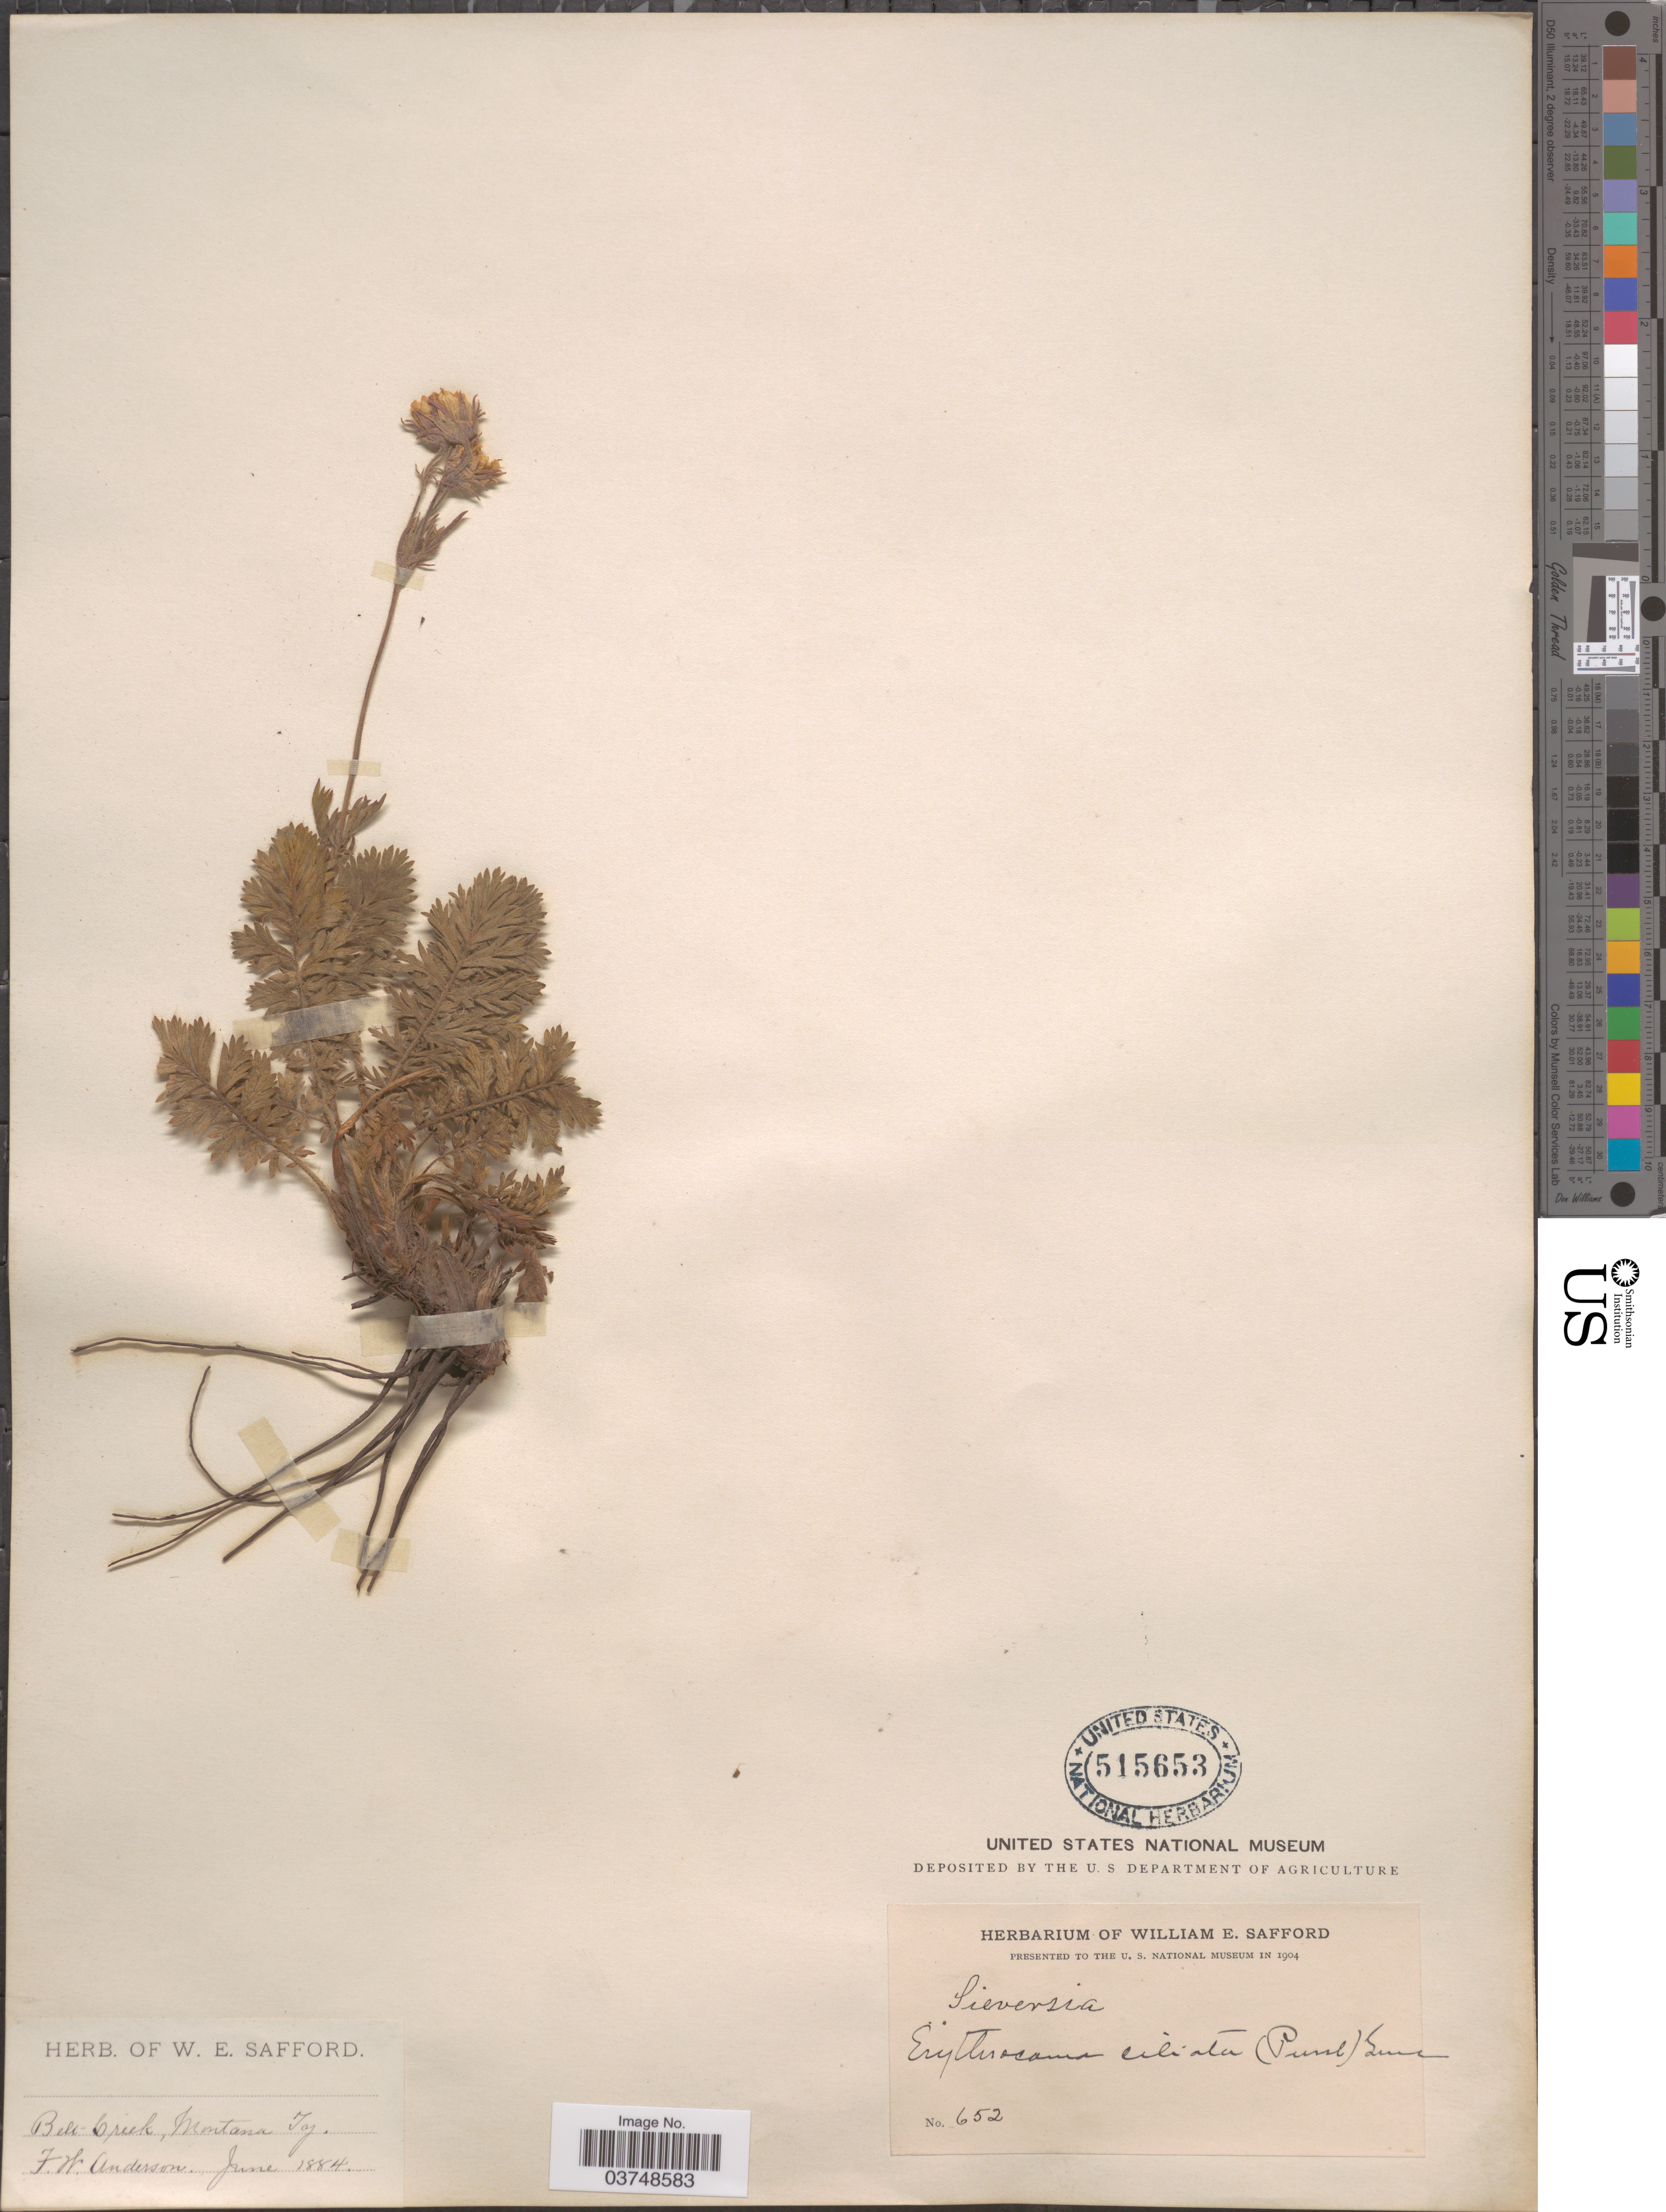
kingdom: Plantae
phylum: Tracheophyta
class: Magnoliopsida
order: Rosales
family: Rosaceae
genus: Geum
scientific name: Geum sp.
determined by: Strong, Mark T., (BOT), Smithsonian Institution - National Museum of Natural History (UNITED STATES)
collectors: F. W. Anderson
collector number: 652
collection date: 1884-06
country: United States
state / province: Montana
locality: Belt-Creek.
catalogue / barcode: US 515653